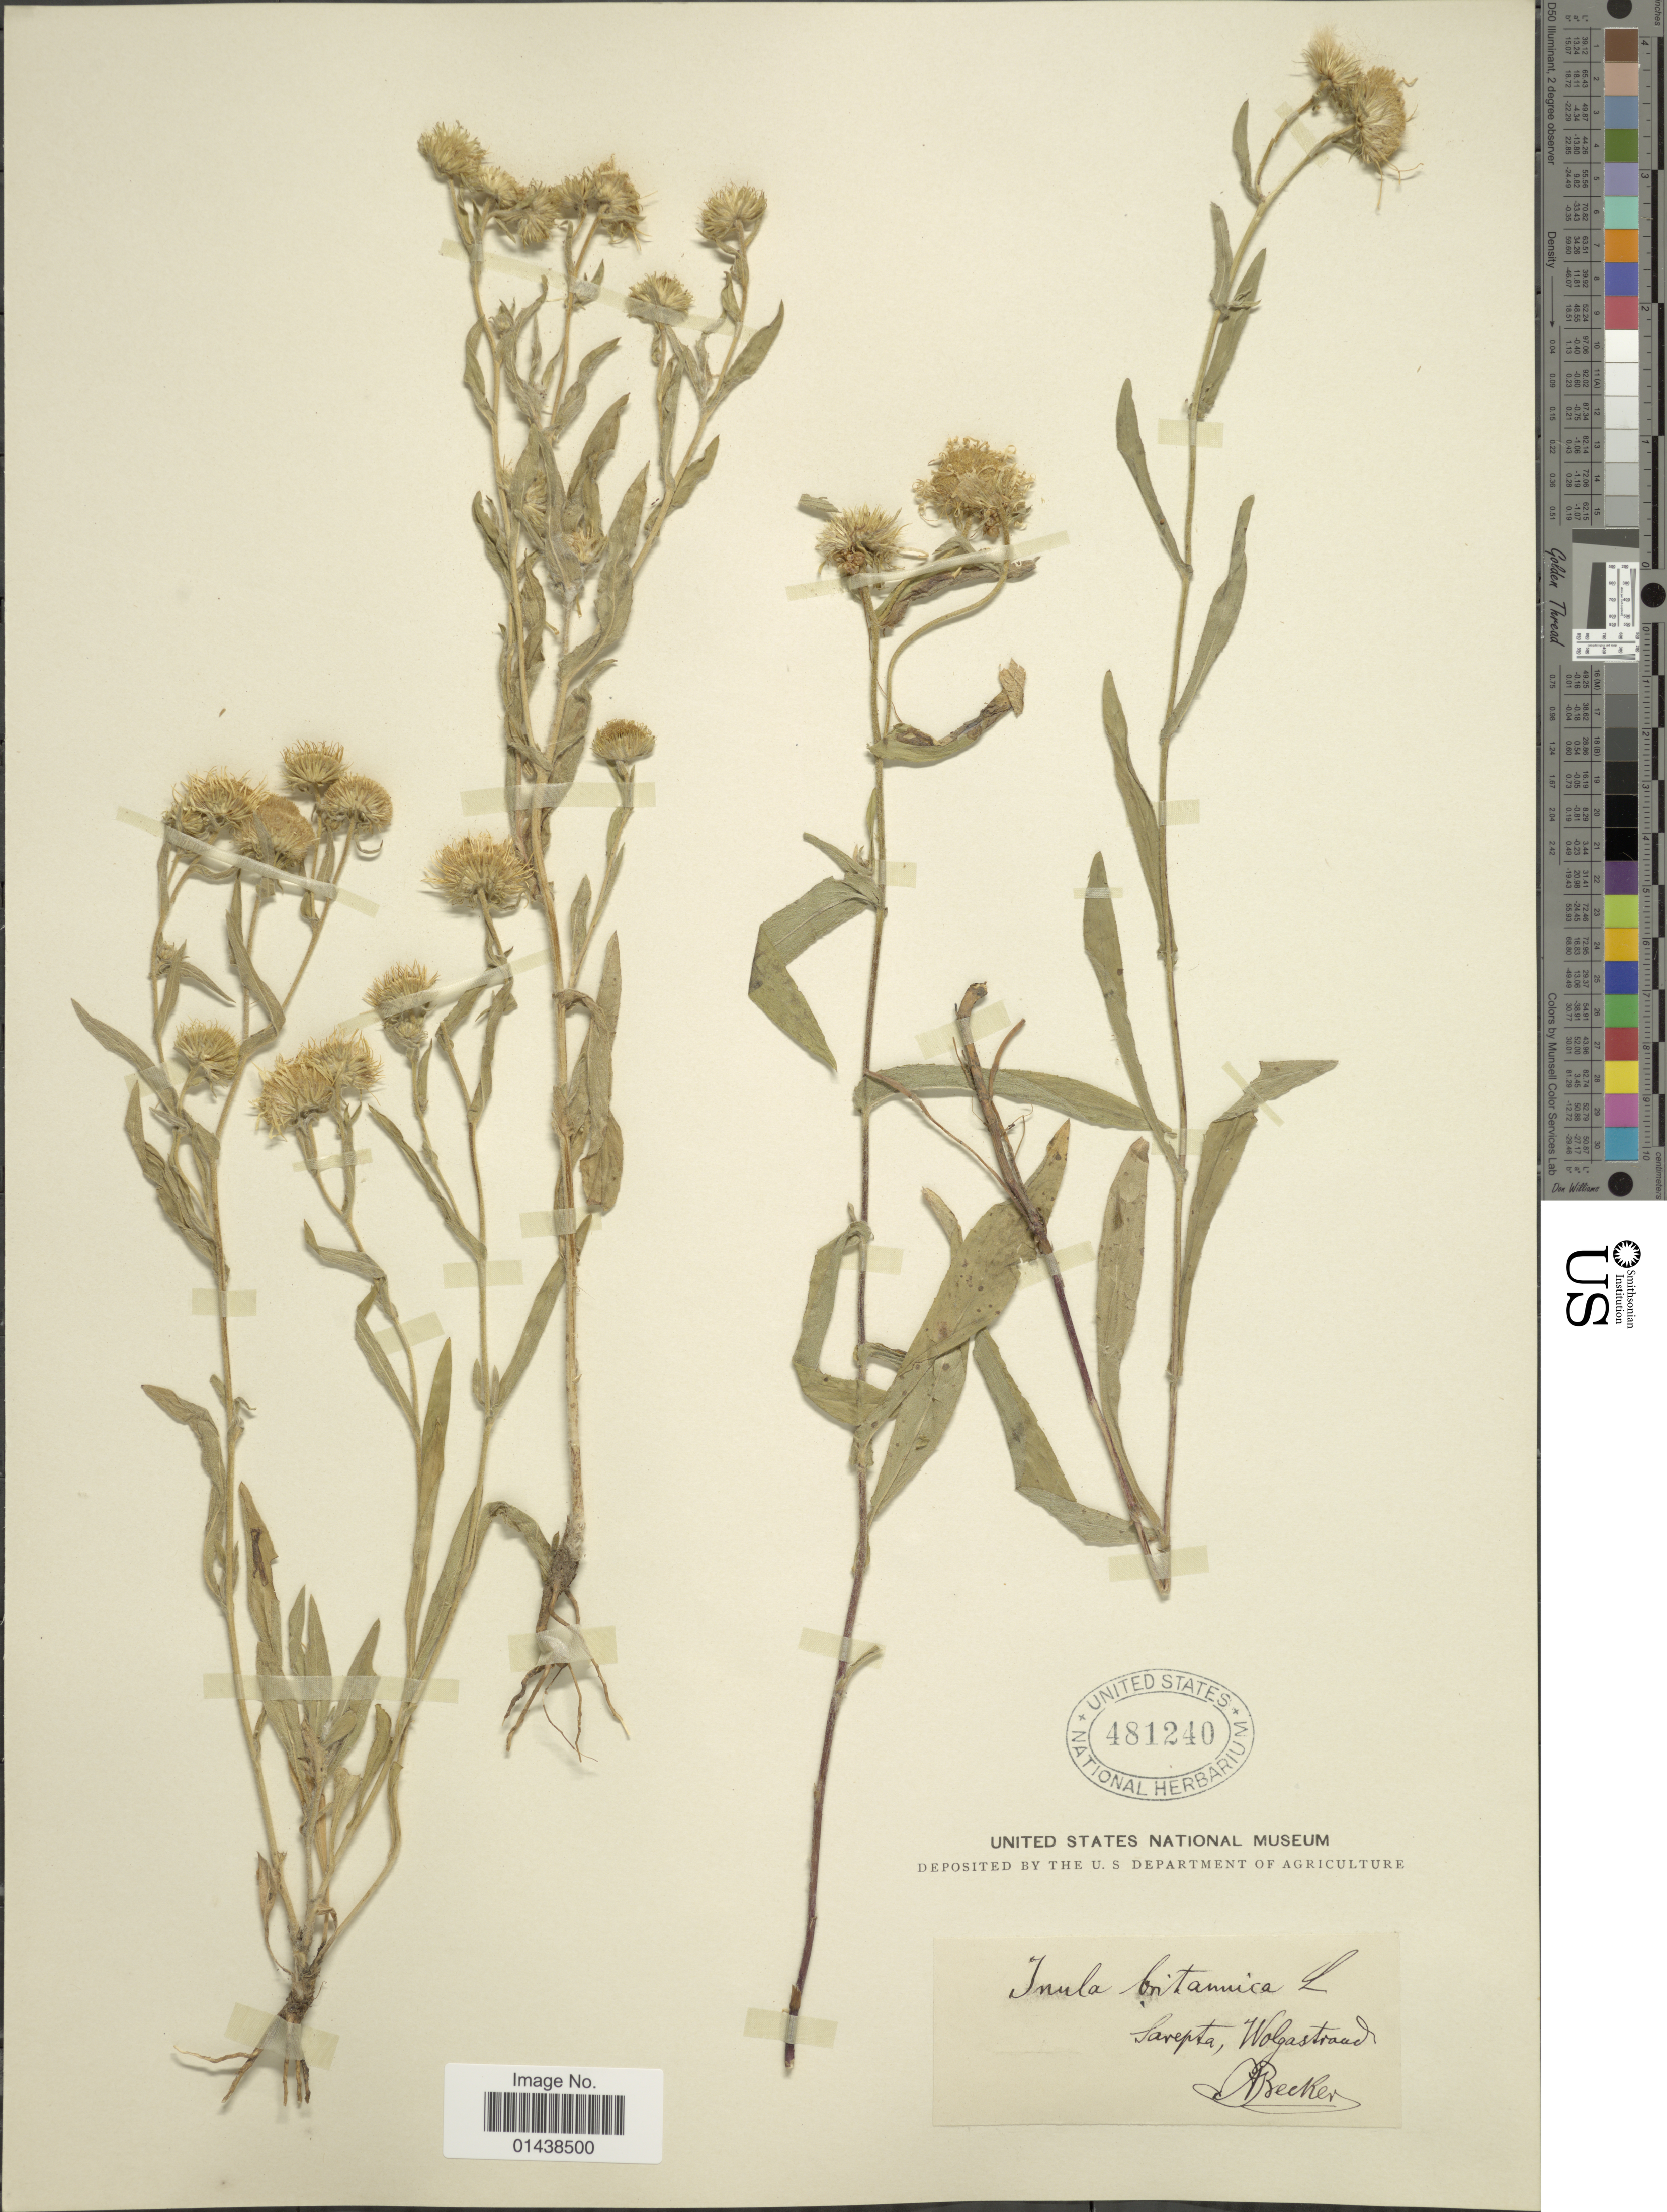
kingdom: Plantae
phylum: Tracheophyta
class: Magnoliopsida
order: Asterales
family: Asteraceae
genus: Inula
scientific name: Inula britannica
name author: L.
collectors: A. Becker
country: Russian Federation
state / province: Volgograd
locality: Sarepta, Wolgastaad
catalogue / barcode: US 481240